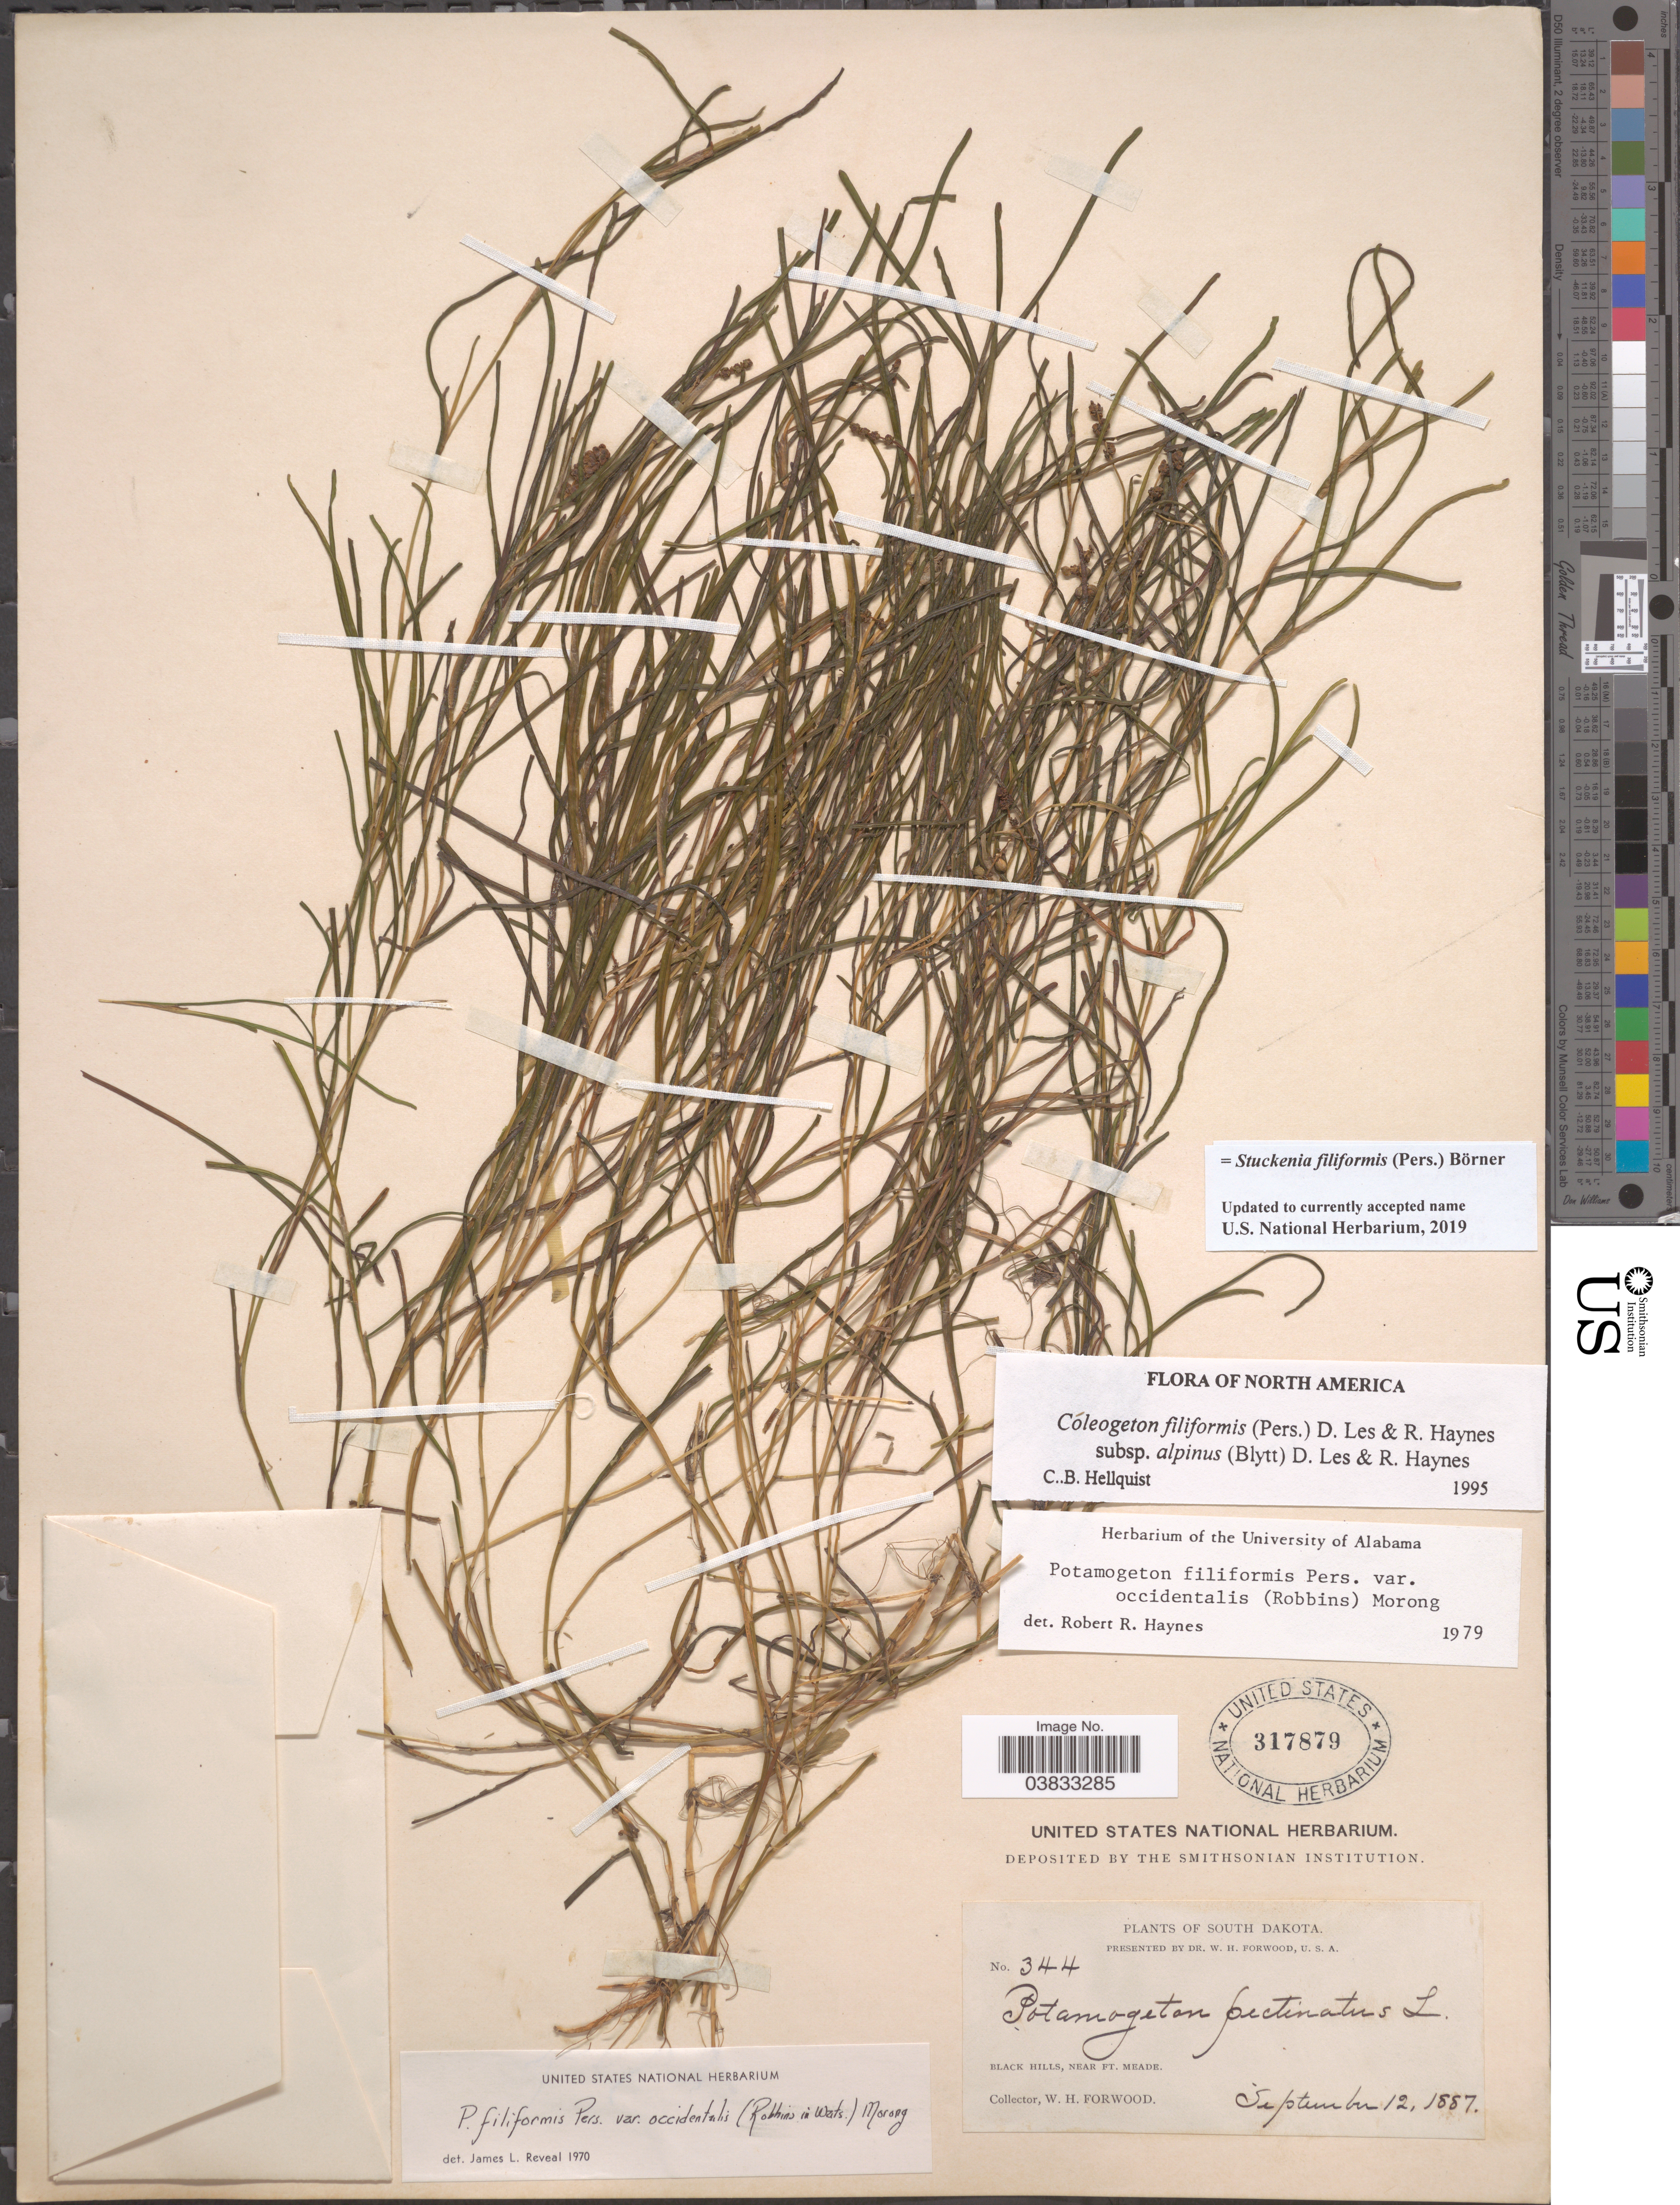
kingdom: Plantae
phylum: Tracheophyta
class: Liliopsida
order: Alismatales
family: Potamogetonaceae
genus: Stuckenia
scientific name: Stuckenia filiformis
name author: (Pers.) Börner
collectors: W. Forwood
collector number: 344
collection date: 1887-09-12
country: United States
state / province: South Dakota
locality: Black Hills, near Ft. Meade.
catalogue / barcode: US 317879